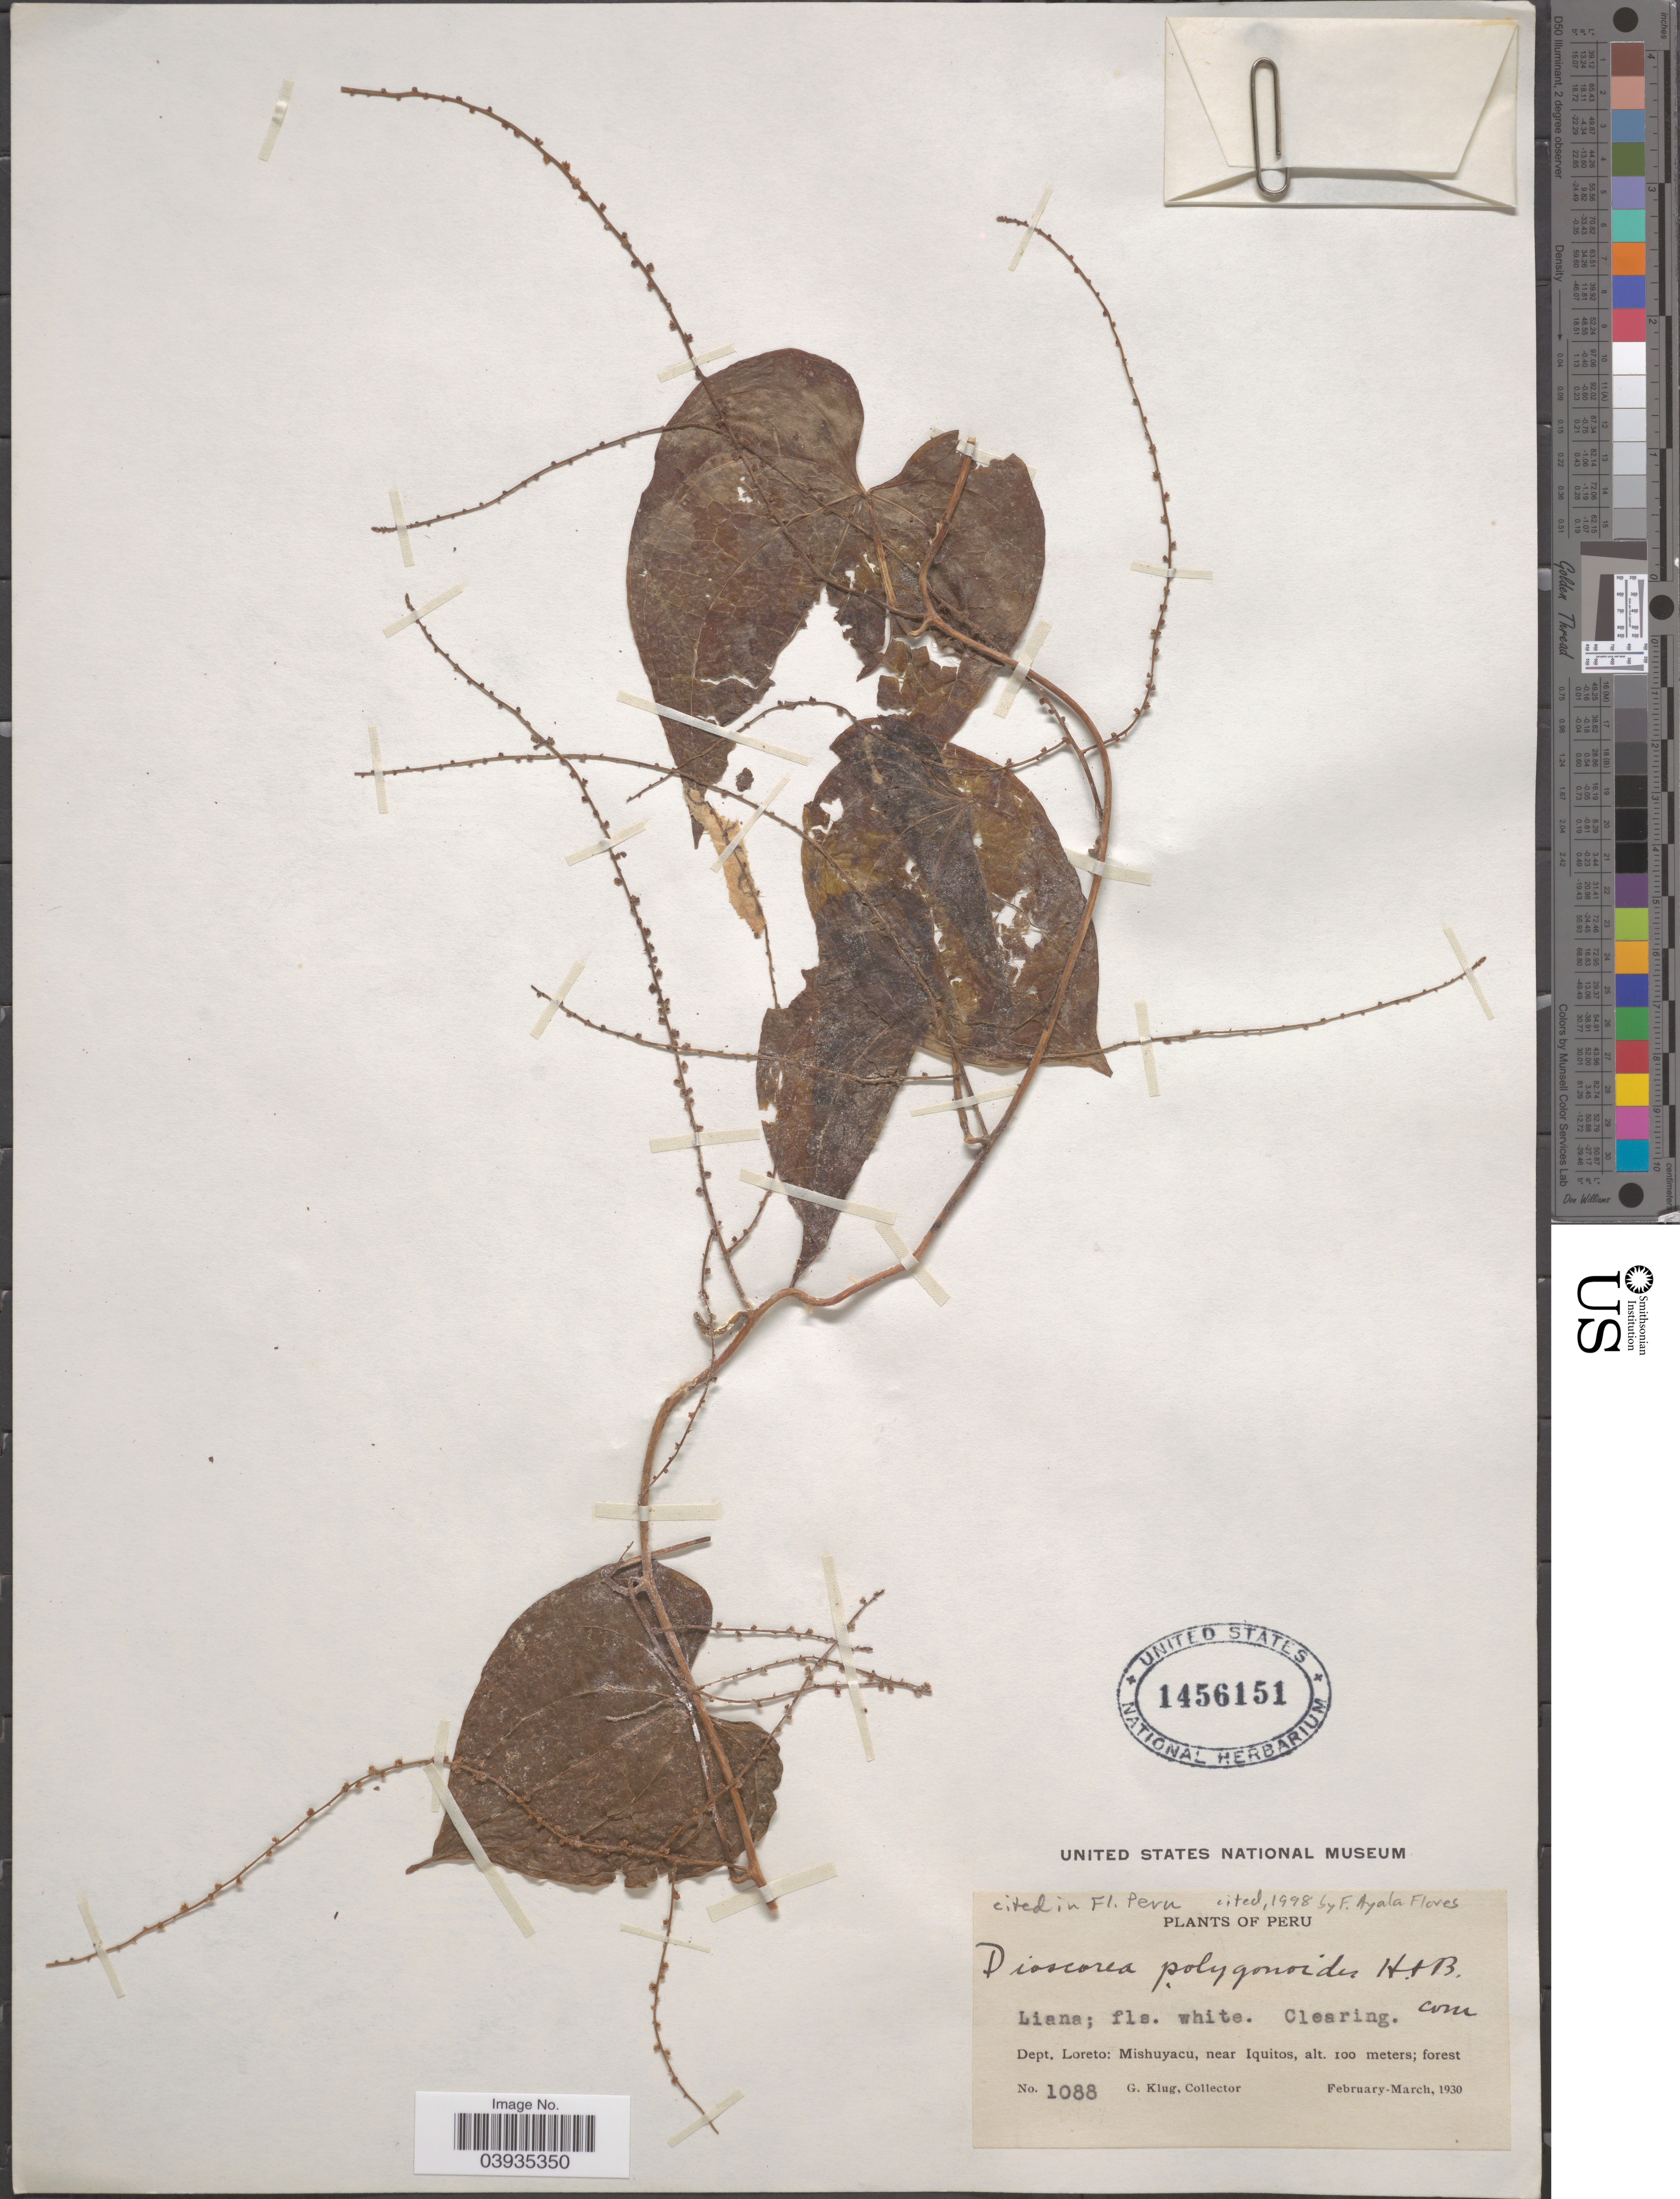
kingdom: Plantae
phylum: Tracheophyta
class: Liliopsida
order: Dioscoreales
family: Dioscoreaceae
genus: Dioscorea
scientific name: Dioscorea polygonoides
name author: Humb. & Bonpl. ex Willd.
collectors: G. Klug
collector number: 1088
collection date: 1930-02/1930-03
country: Peru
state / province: Loreto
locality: Dept. Loreto: Mishuyacu, near Iquitos.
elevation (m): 100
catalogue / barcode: US 1456151